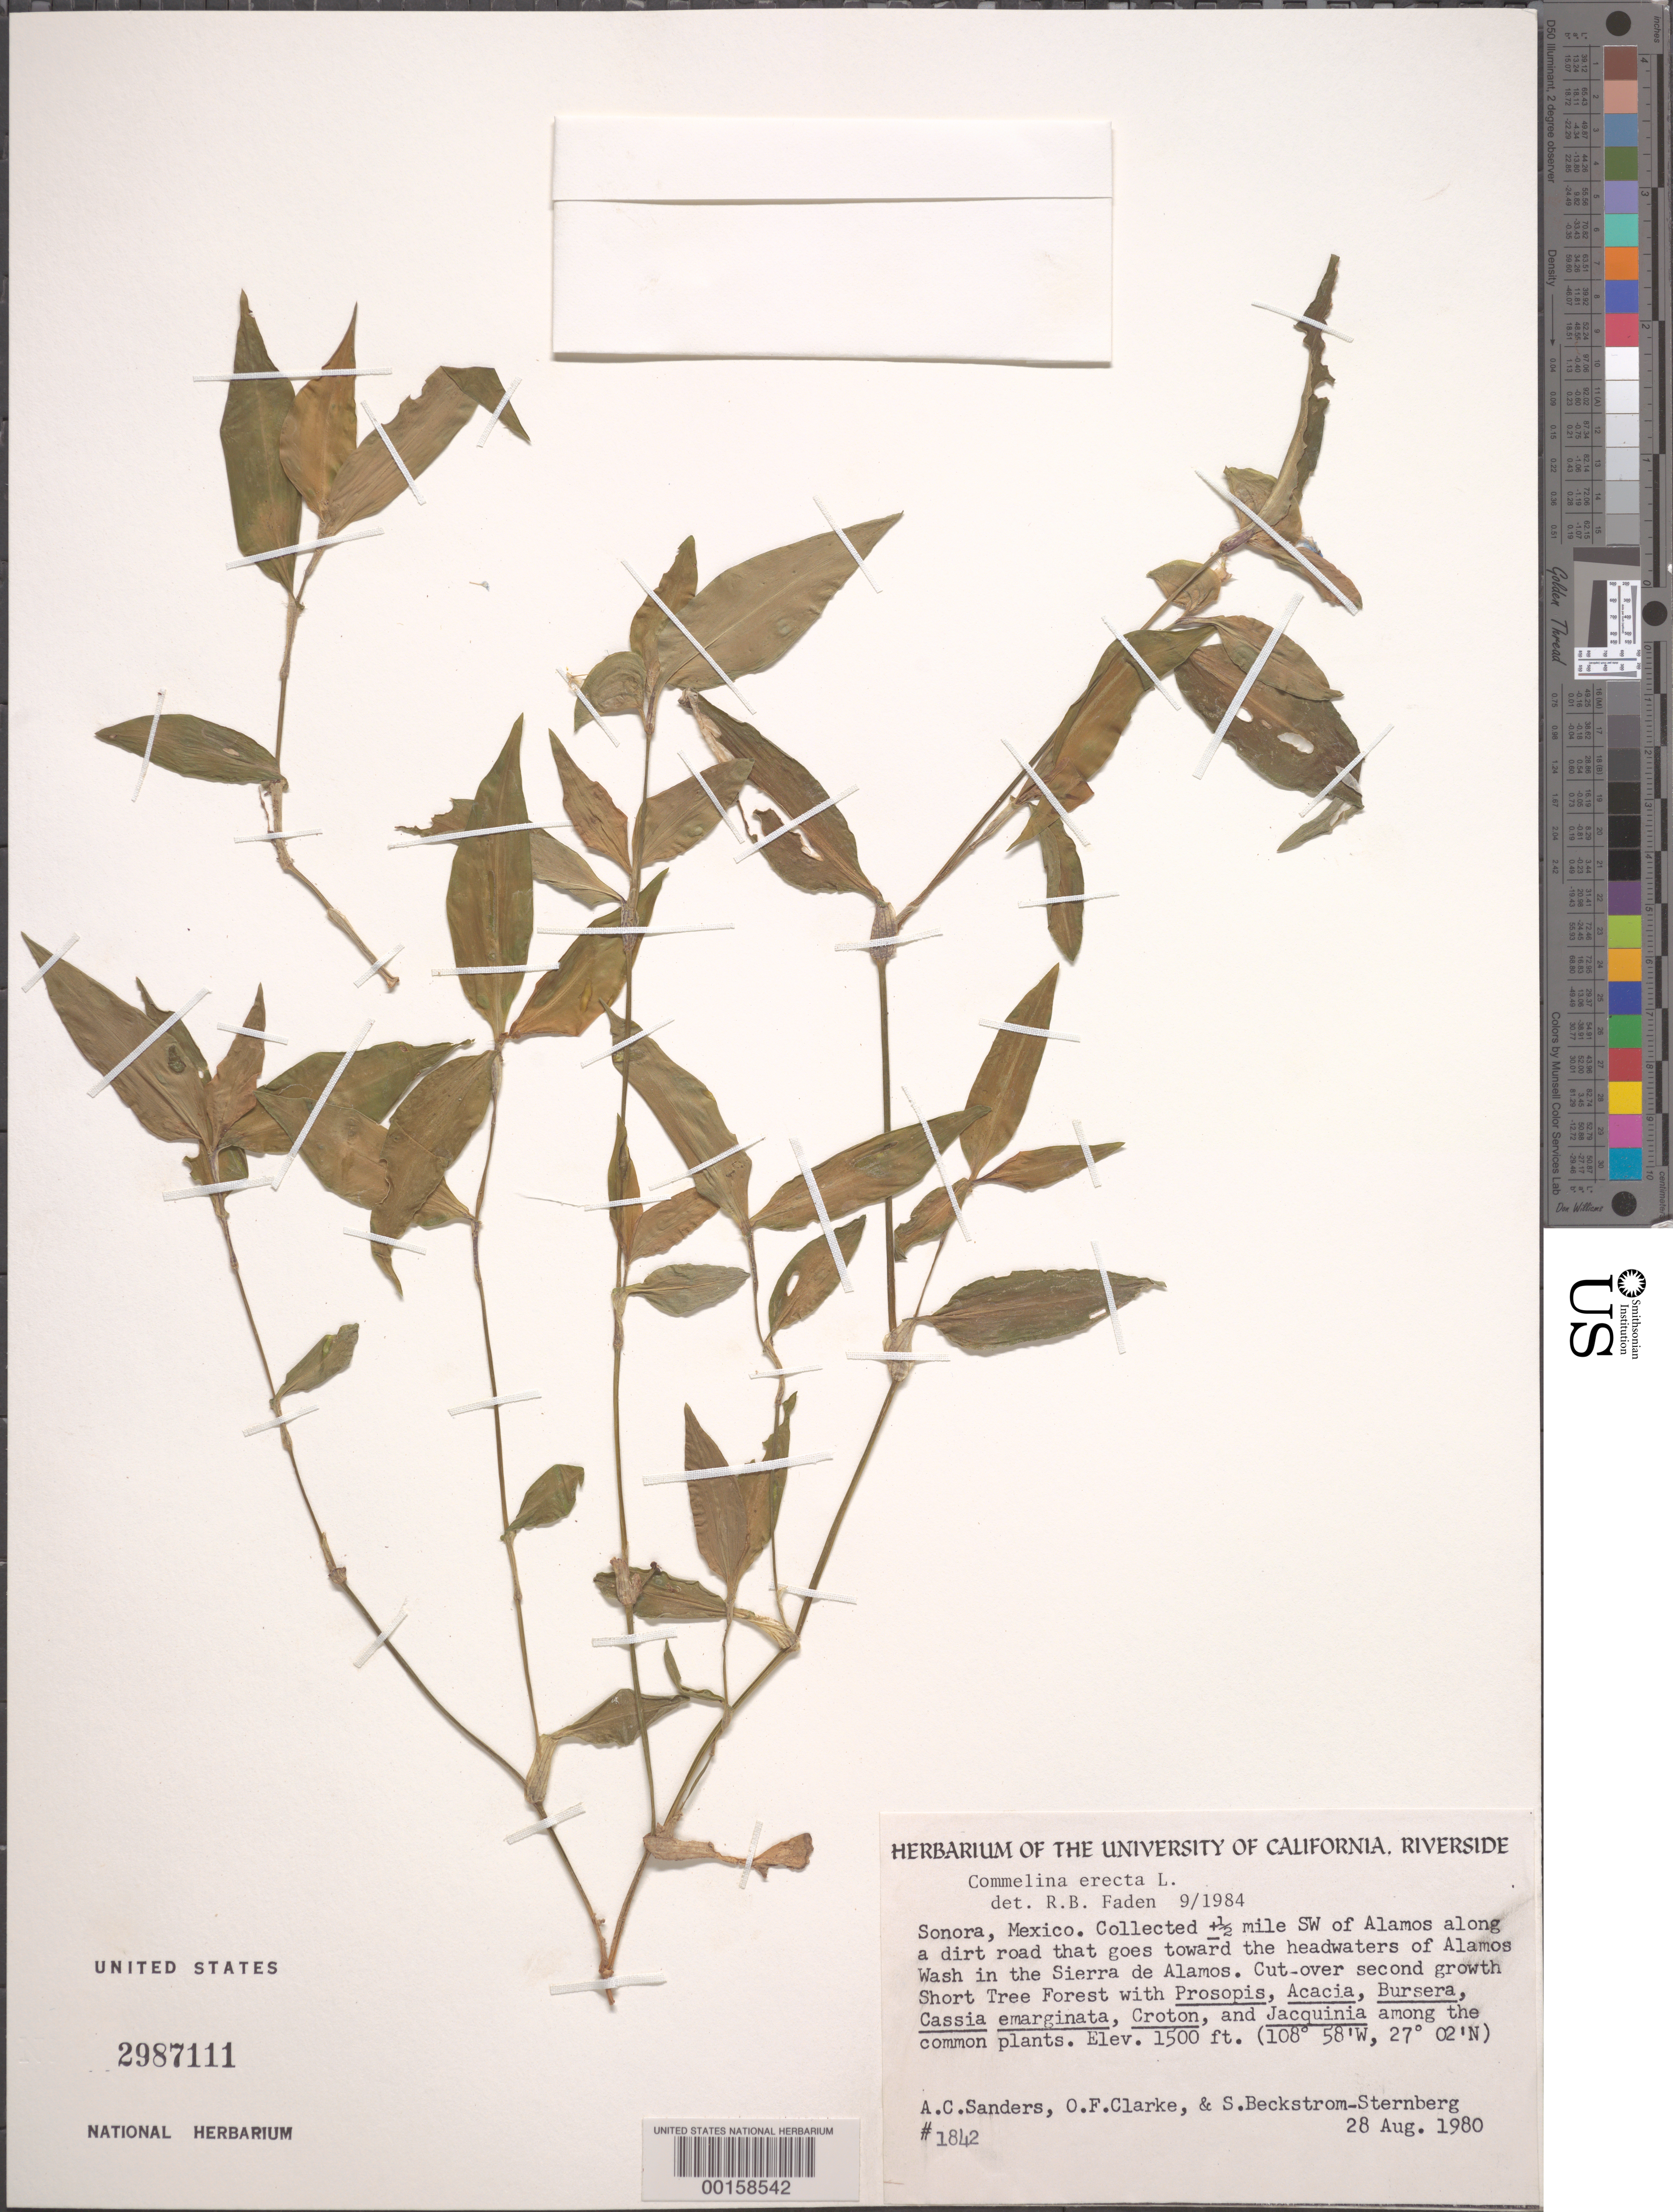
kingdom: Plantae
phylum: Tracheophyta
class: Liliopsida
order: Commelinales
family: Commelinaceae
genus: Commelina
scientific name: Commelina erecta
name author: L.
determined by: Faden, Robert B., (US), Smithsonian Institution - National Museum of Natural History (UNITED STATES)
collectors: A. Sanders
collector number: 1842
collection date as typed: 28 08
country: Mexico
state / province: Sonora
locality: Alamos; Sierra de Alamos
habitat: Short tree forest; second growth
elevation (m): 458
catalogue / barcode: US 2987111